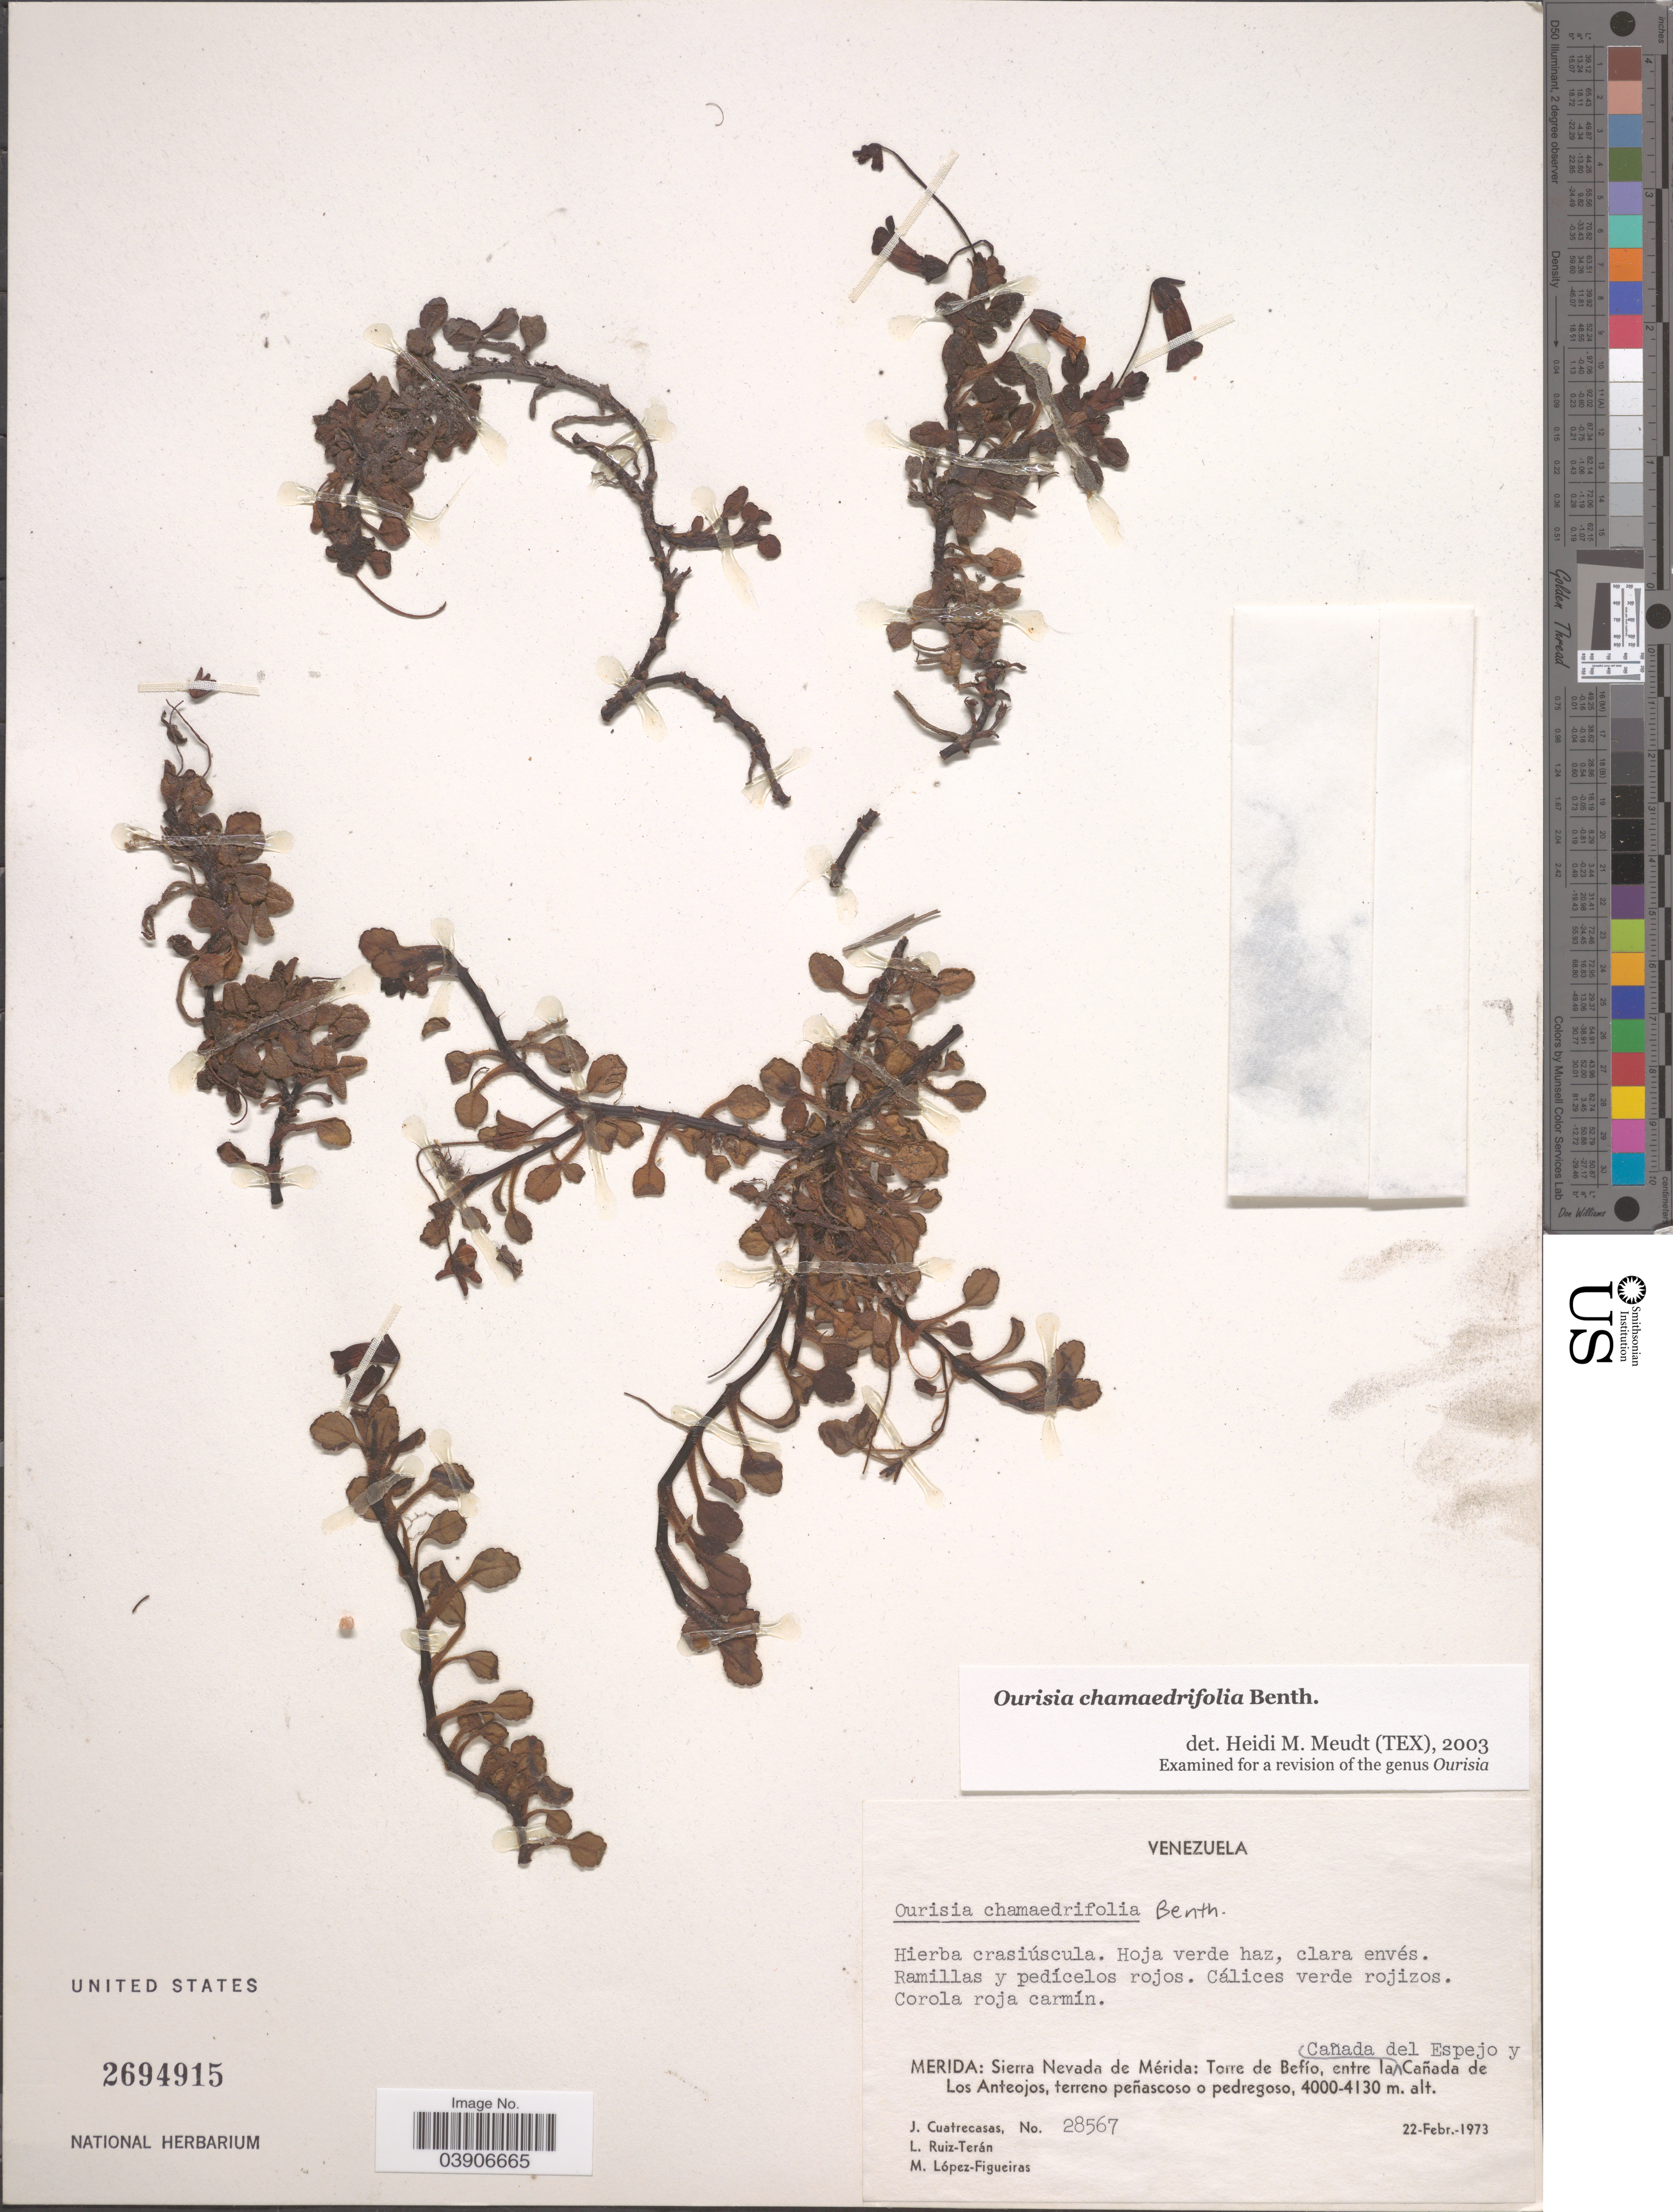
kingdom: Plantae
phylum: Tracheophyta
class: Magnoliopsida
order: Lamiales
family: Plantaginaceae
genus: Ourisia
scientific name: Ourisia chamaedrifolia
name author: Benth.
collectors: J. Cuatrecasas, L. E. Ruíz-Terán & M. López Figueiras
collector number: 28567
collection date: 1973-02-22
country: Venezuela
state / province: Merida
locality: Sierra Nevada de Mérida: Torre de Befío, entre la Cañada del Espejo y Cañada de Los Anteojos, terreno peñascoso o pedregoso.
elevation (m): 4000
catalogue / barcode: US 2694915